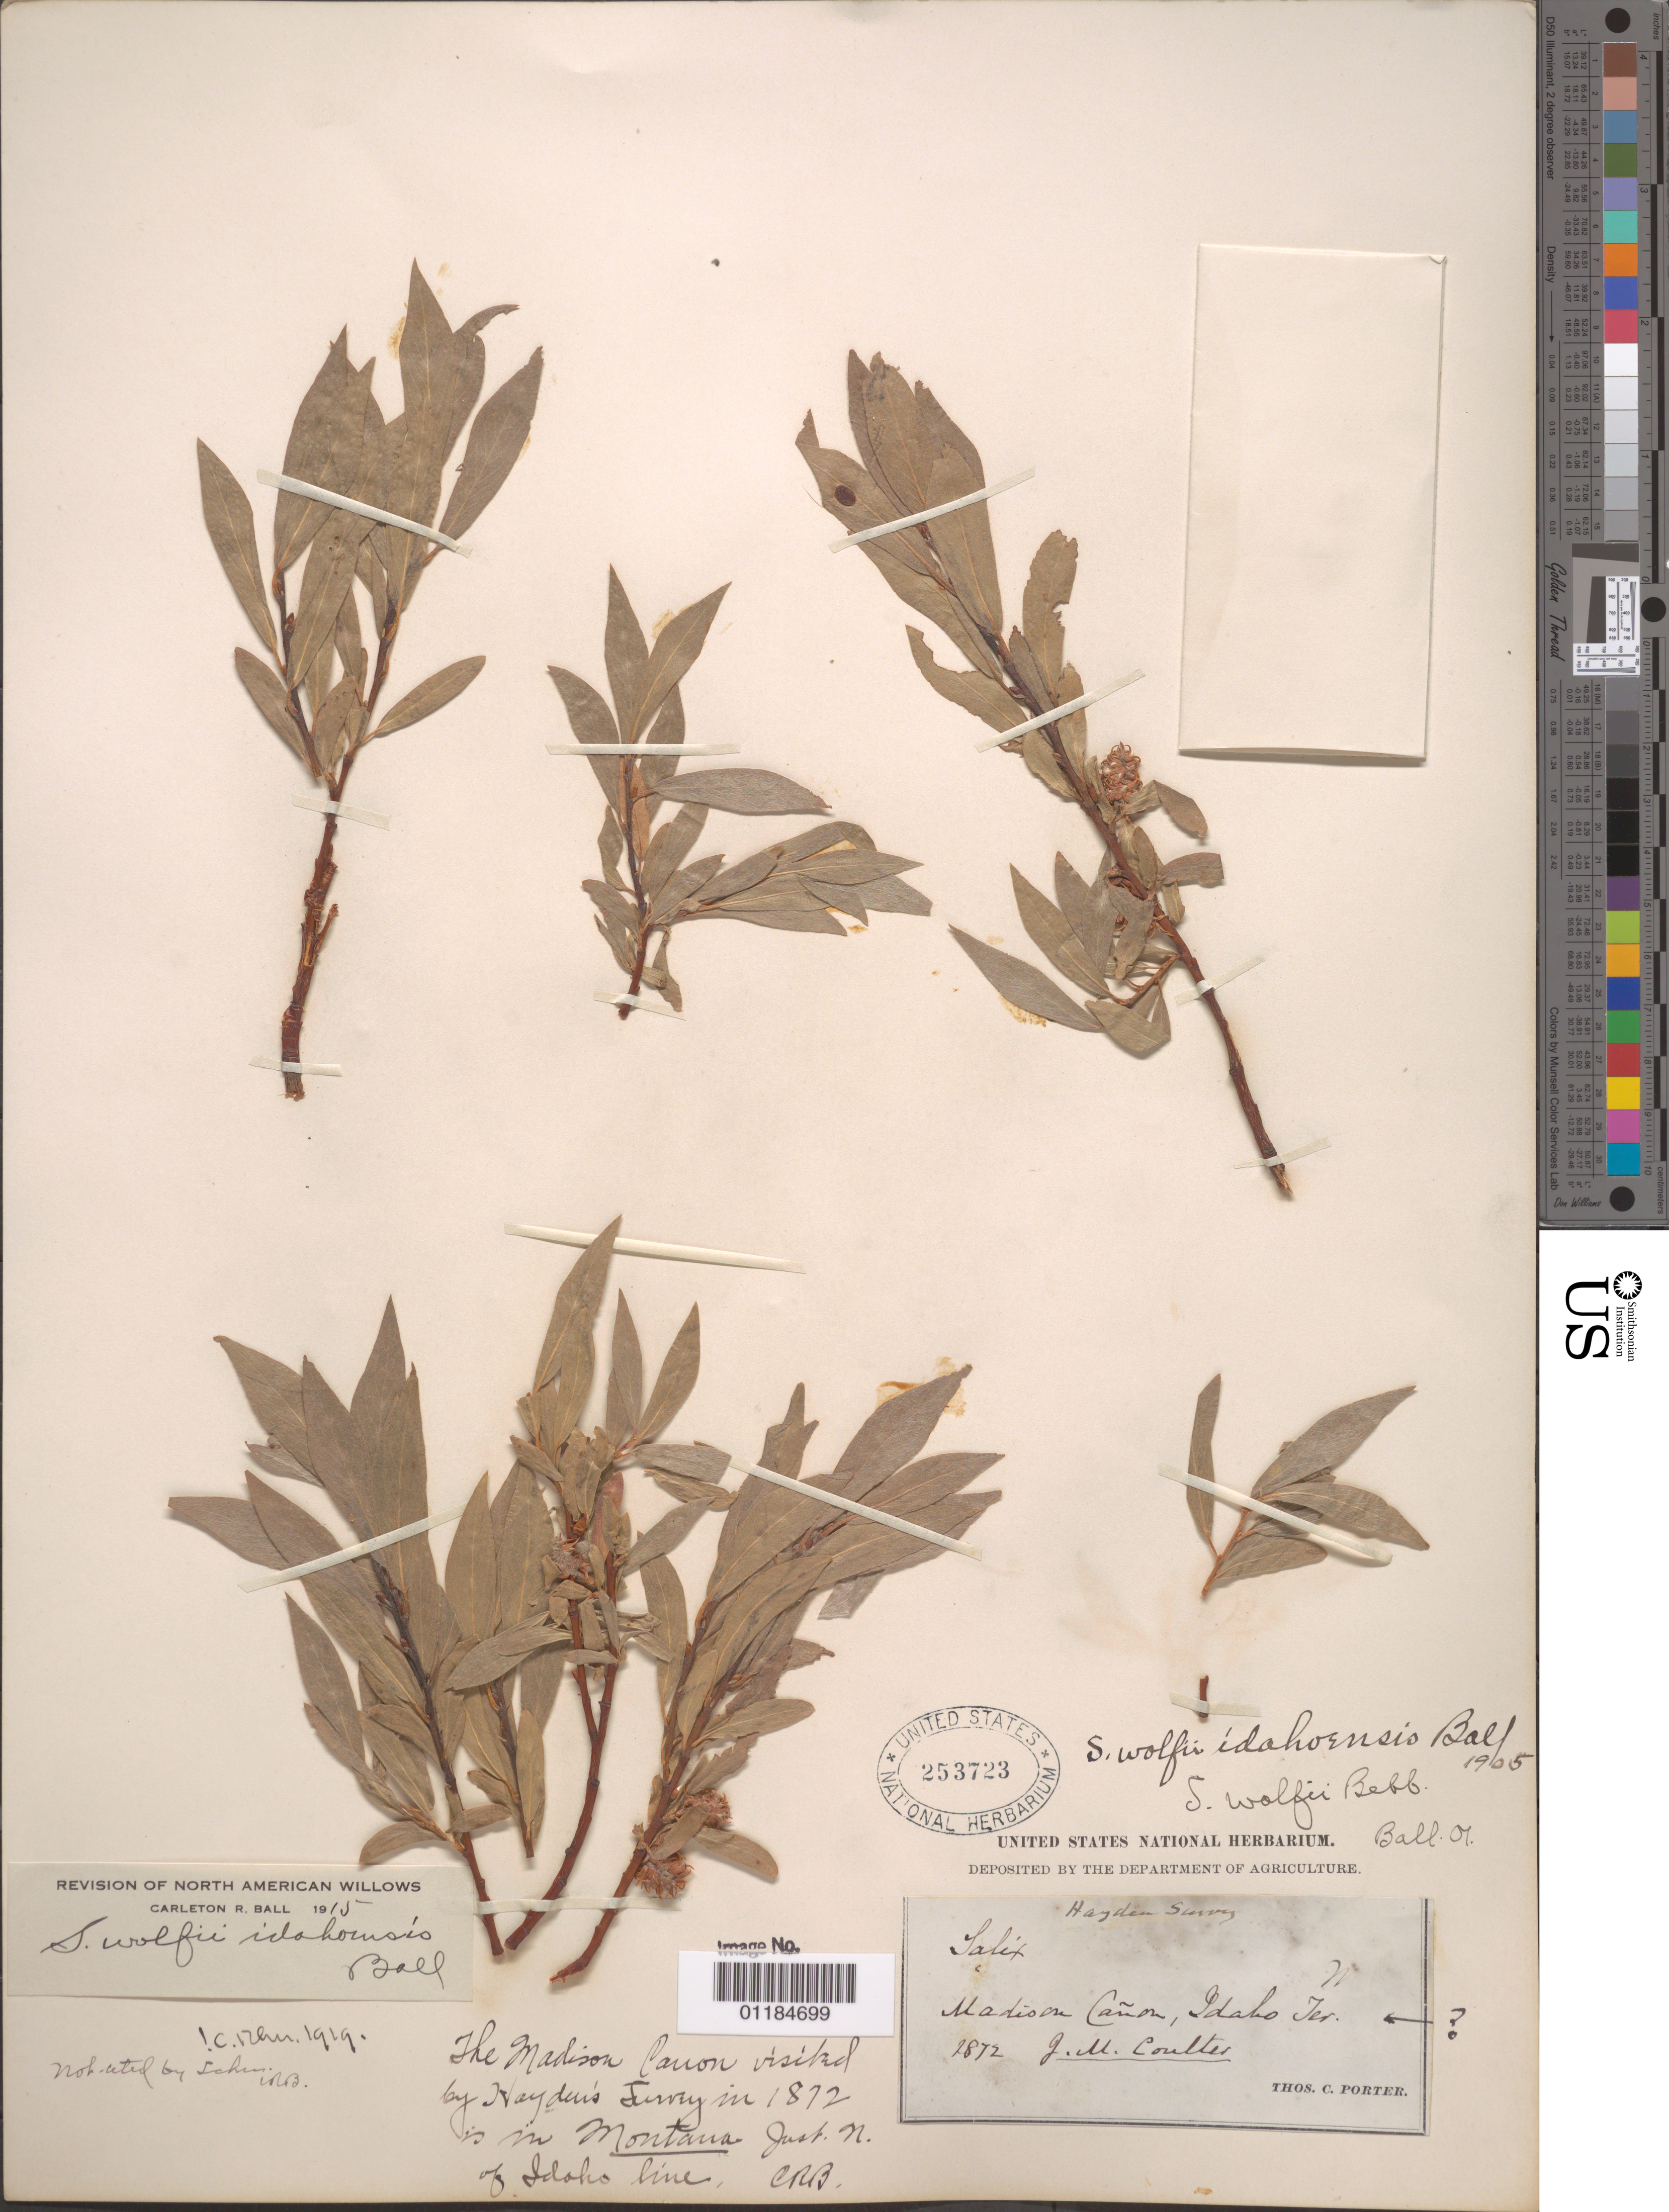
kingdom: Plantae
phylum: Tracheophyta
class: Magnoliopsida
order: Malpighiales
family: Salicaceae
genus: Salix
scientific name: Salix wolfii var. idahoensis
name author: C.R. Ball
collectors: J. M. Coulter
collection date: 1872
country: United States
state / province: Idaho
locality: Madison Canyon.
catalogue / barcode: US 253723